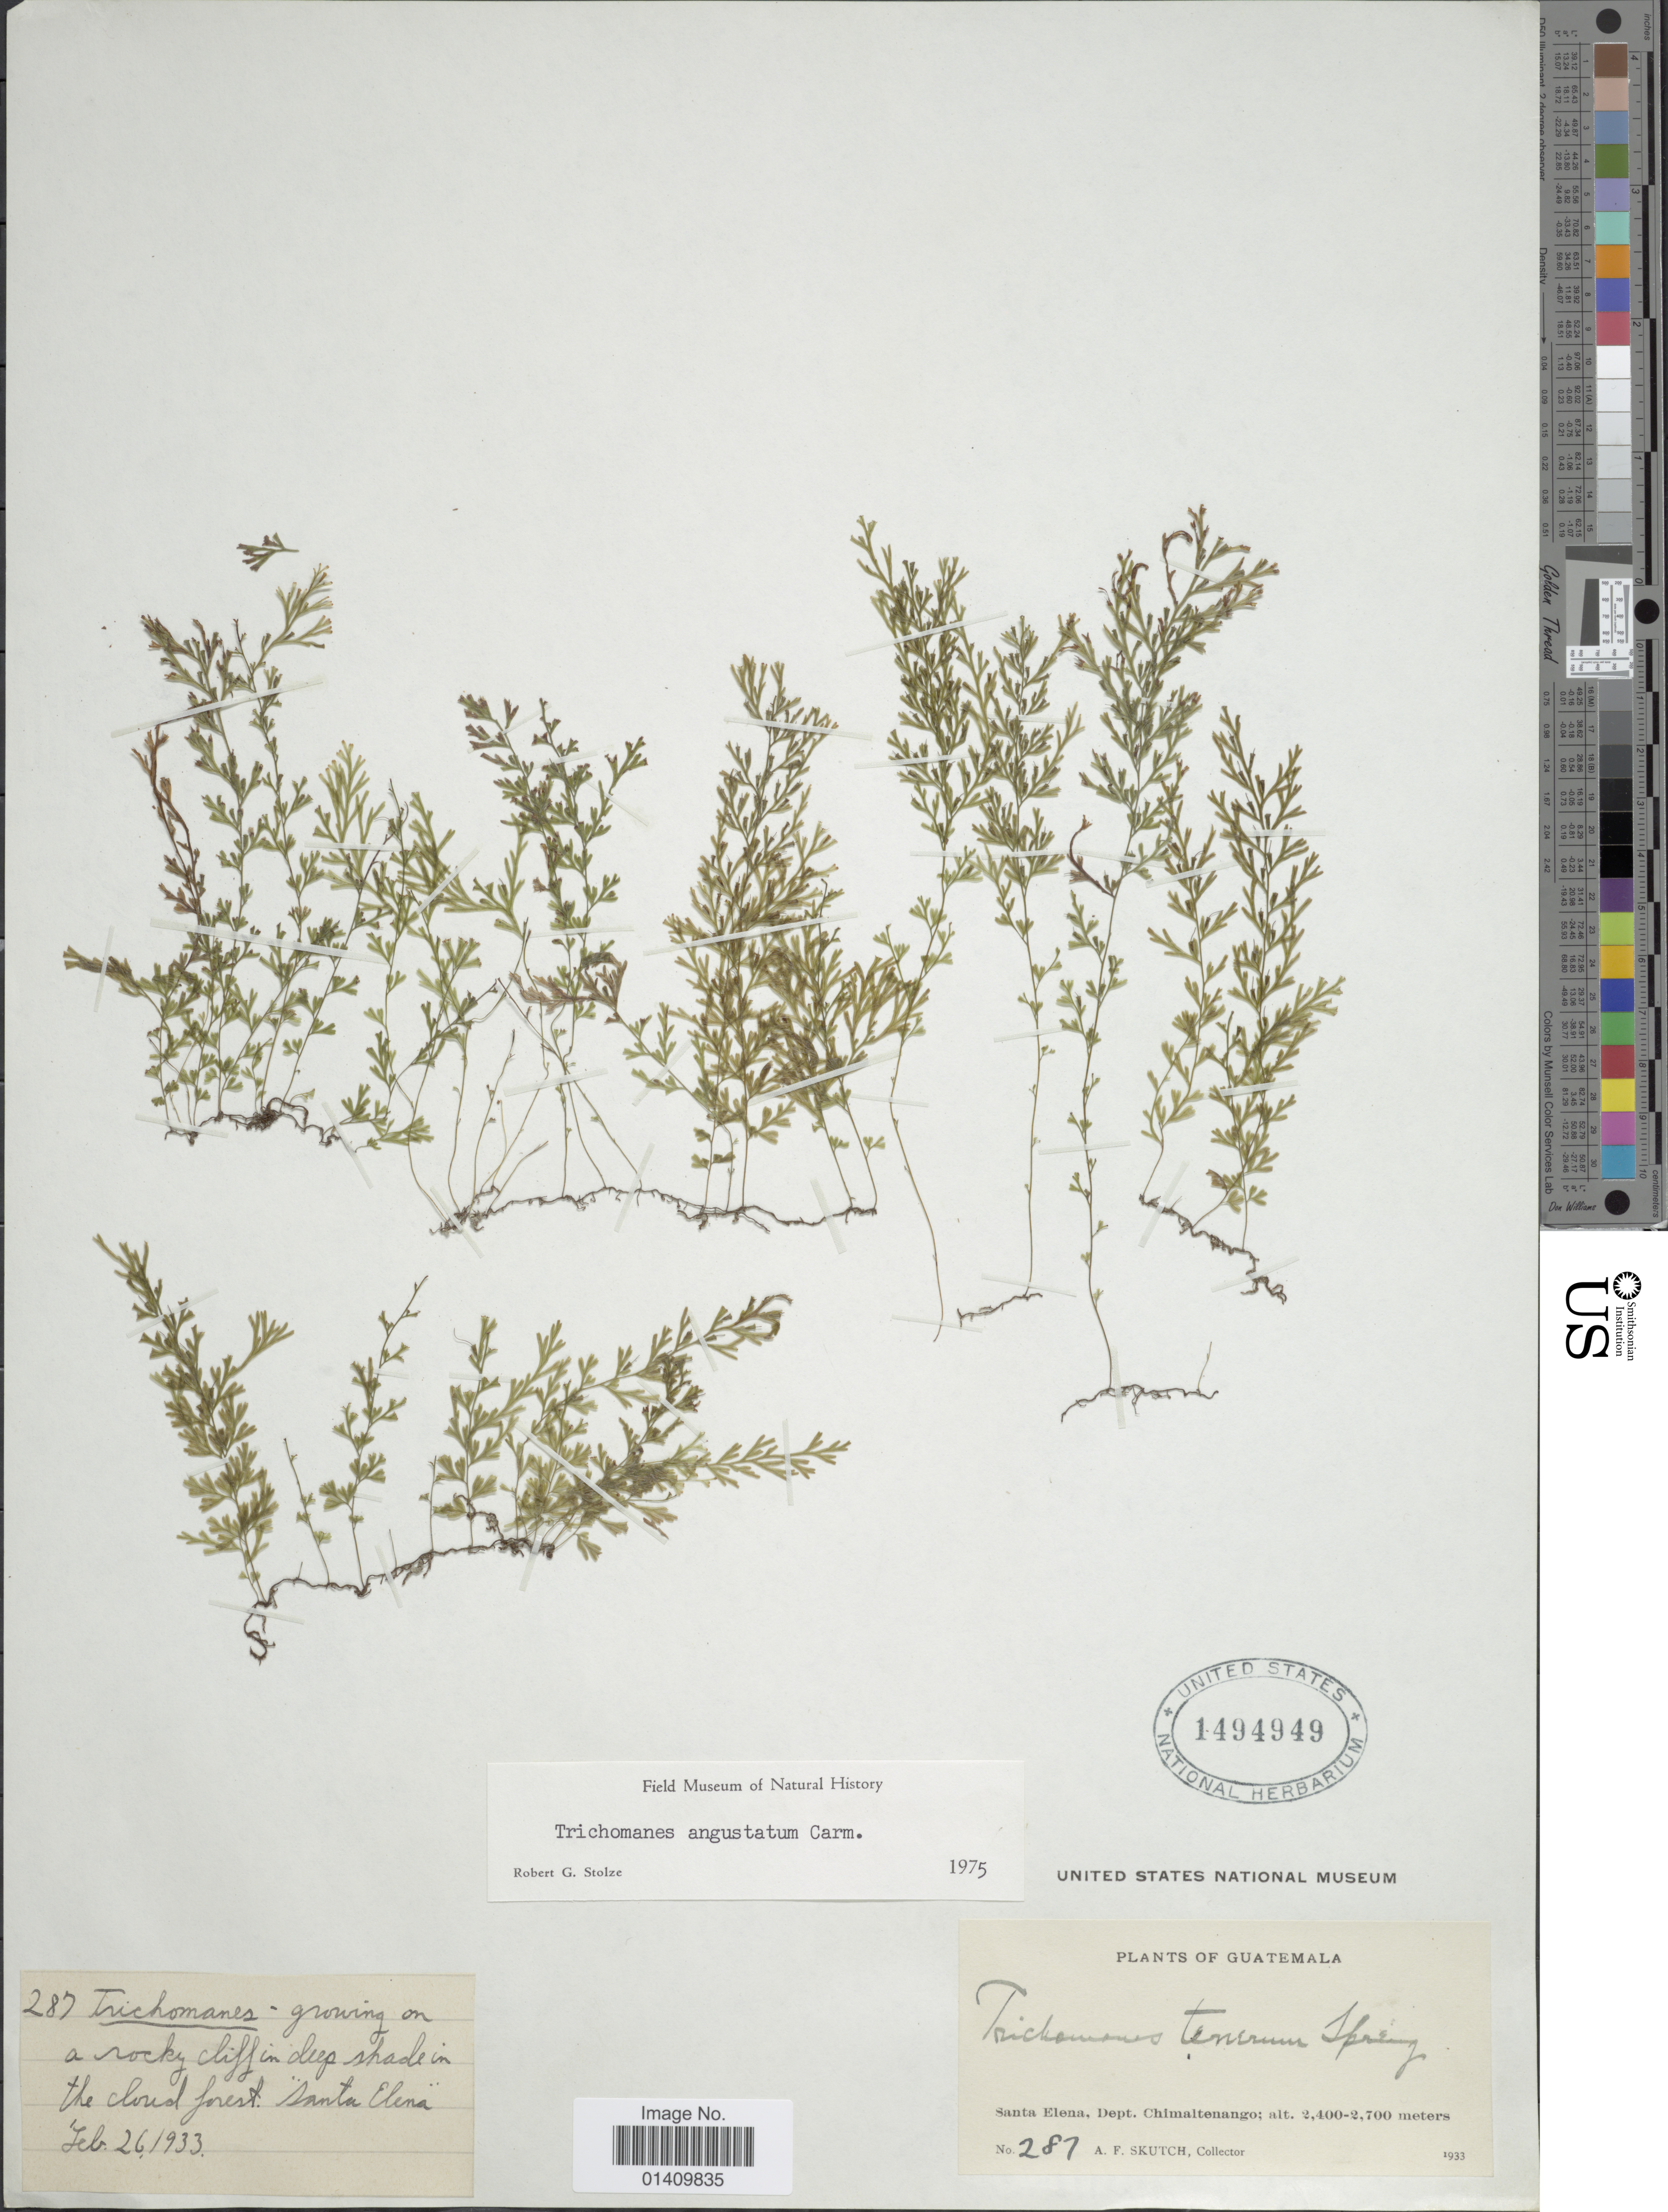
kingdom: Plantae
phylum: Tracheophyta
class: Polypodiopsida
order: Hymenophyllales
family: Hymenophyllaceae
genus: Polyphlebium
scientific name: Polyphlebium angustatum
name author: (Carmich.) Ebihara & Dubuisson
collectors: A. F. Skutch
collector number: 287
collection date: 1933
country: Guatemala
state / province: Chimaltenango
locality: Santa Elena dept. Chimaltenango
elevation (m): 2400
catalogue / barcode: US 1494949